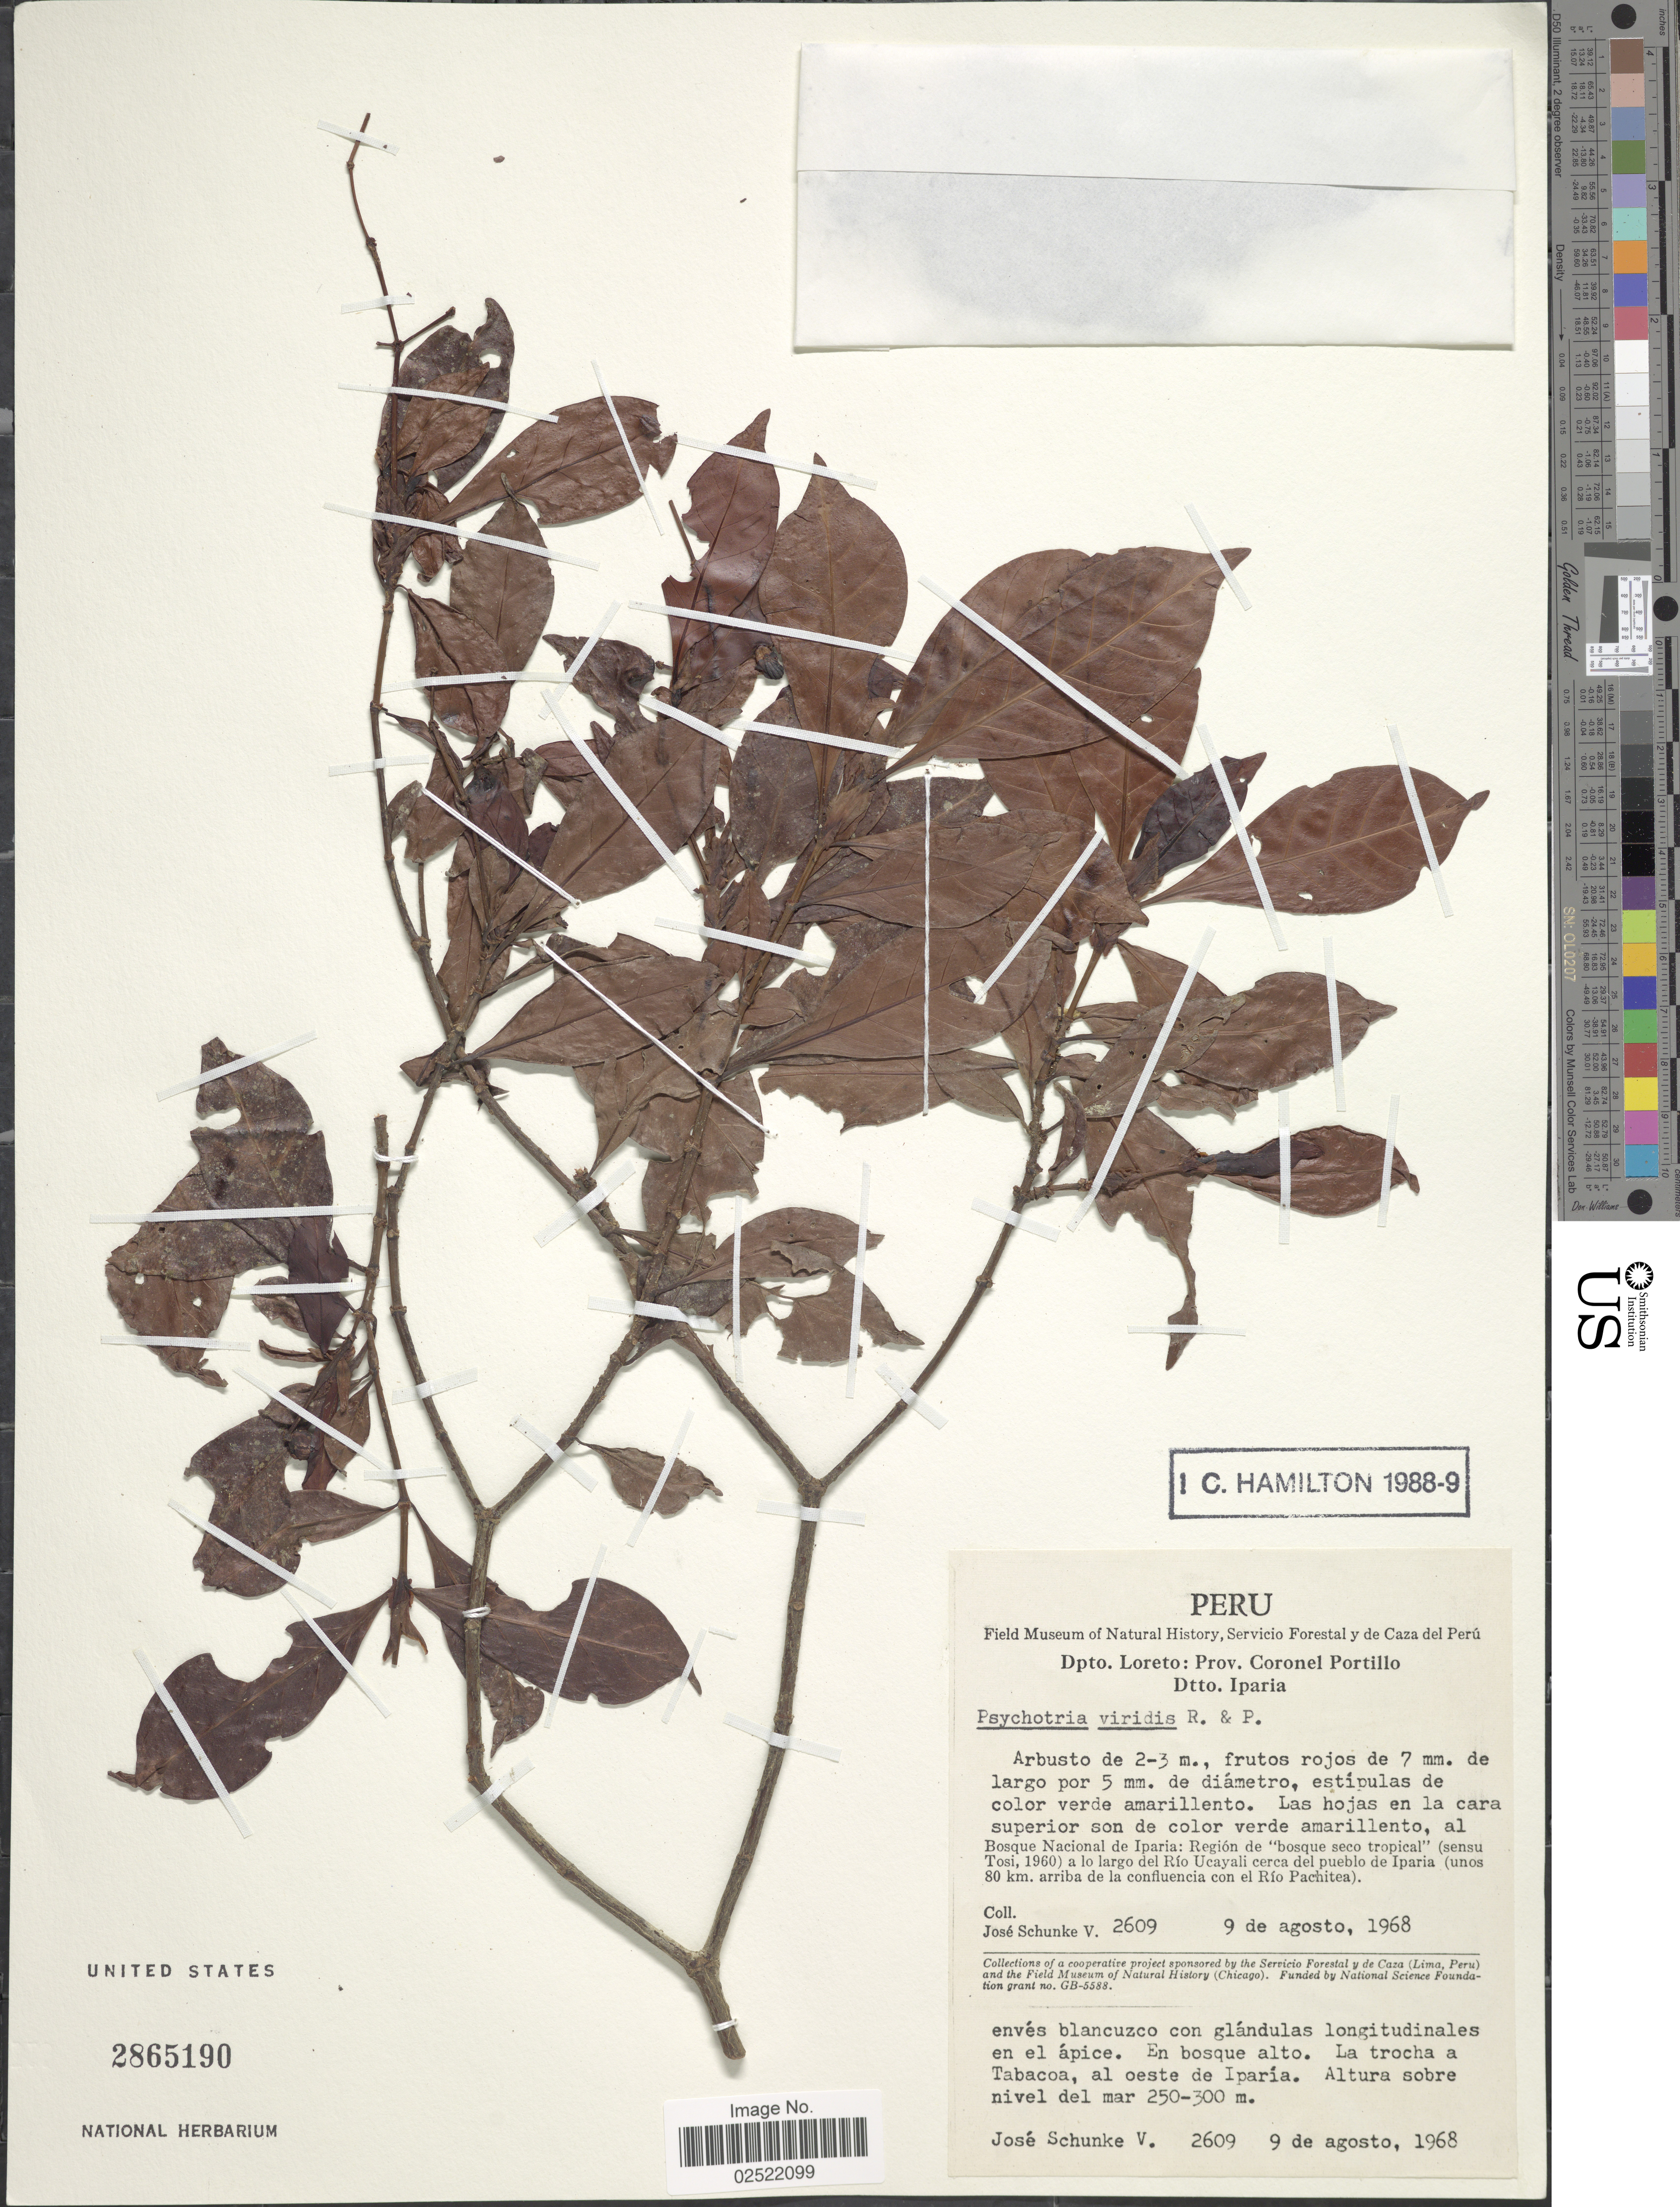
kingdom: Plantae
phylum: Tracheophyta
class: Magnoliopsida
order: Gentianales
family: Rubiaceae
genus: Psychotria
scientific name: Psychotria viridis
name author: Ruiz & Pav.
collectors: J. Schunke Vigo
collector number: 2609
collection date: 1968-08-09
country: Peru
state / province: Loreto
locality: Dpto. Loreto: Prov. Coronel Portillo. Dtto. Iparia. Bosque Nacional de Iparia: Region de "bosque seco tropical" a lo largo del Rio Ucayali cerca del pueblo de Iparia (unos 80 km. arriba de la confluencia con el Rio Pachitea)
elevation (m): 250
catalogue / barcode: US 2865190